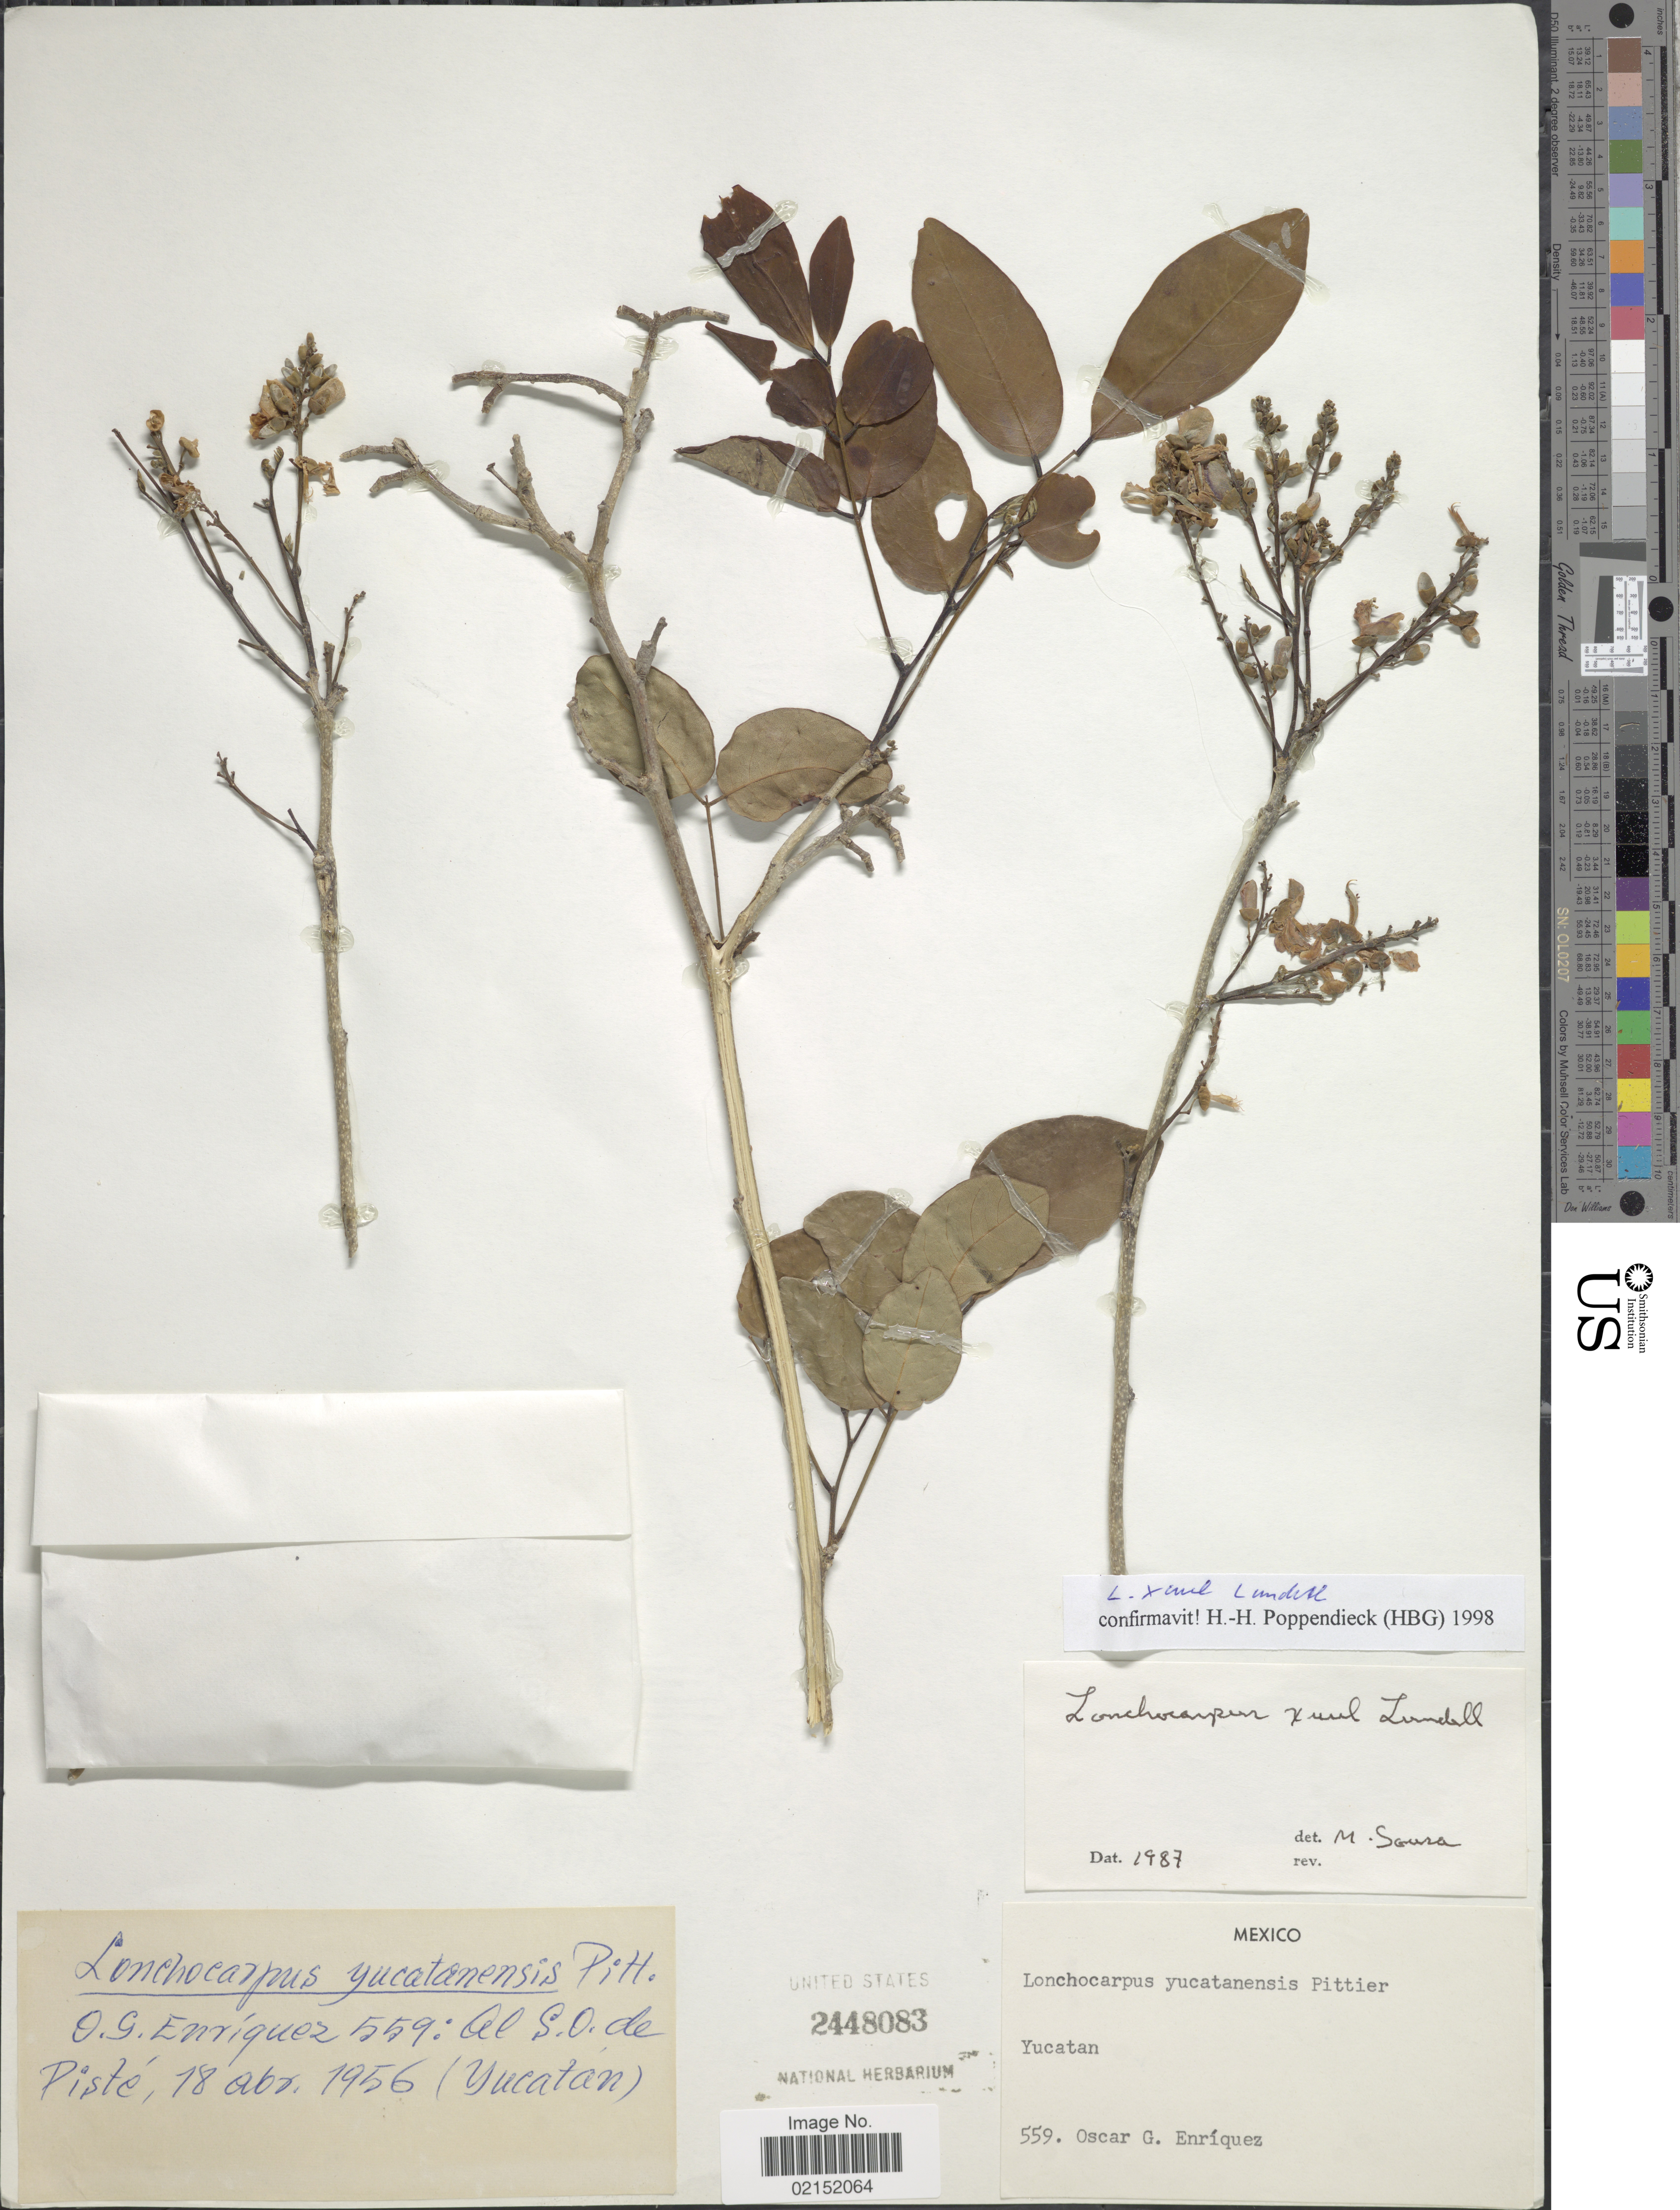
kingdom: Plantae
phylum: Tracheophyta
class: Magnoliopsida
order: Fabales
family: Fabaceae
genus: Lonchocarpus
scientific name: Lonchocarpus xuul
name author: Lundell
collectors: O. Enriquez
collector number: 559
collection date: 1956-04-18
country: Mexico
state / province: Yucatán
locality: Al S.O. de Piste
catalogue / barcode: US 2448083